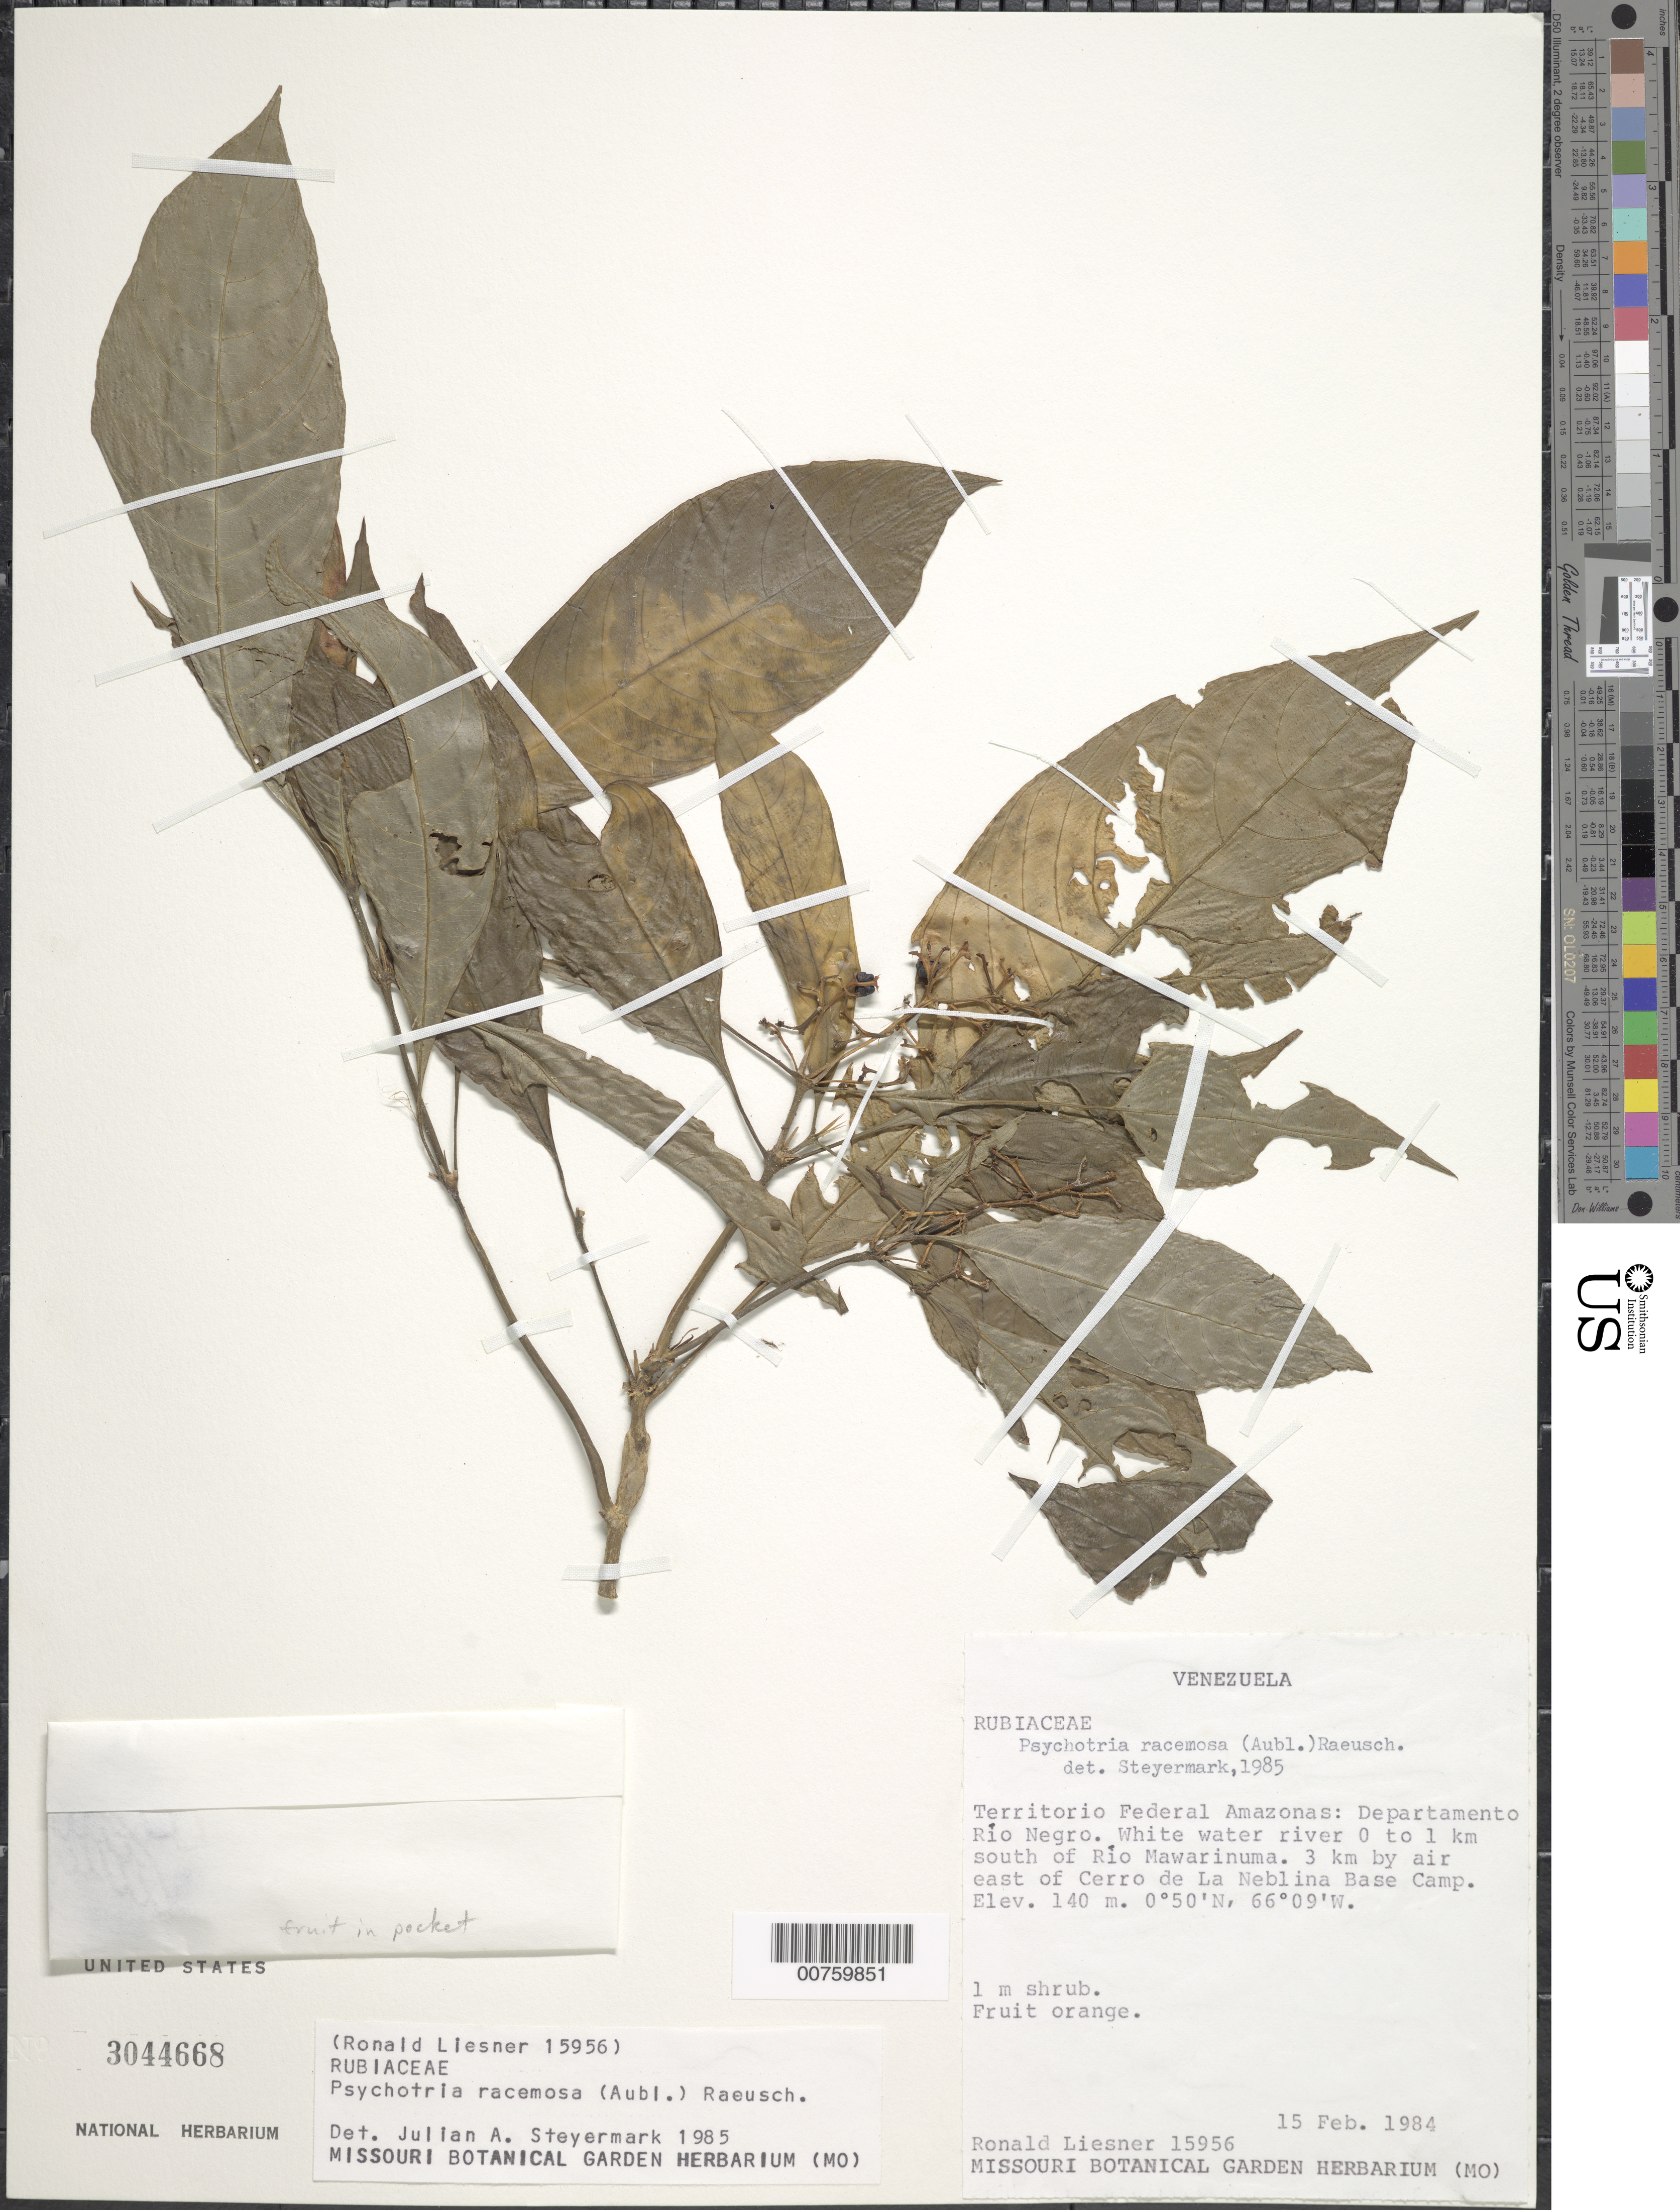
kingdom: Plantae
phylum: Tracheophyta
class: Magnoliopsida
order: Gentianales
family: Rubiaceae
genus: Psychotria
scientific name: Psychotria racemosa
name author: Rich.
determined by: Steyermark, Julian A., (VEN)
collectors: R. L. Liesner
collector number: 15956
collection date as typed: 15-Feb-84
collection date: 1984-02-15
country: Venezuela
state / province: Amazonas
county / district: Río Negro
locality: Río Mawarinuma, 0-1 km S of, 3 km by air east of Cerro de la Neblina base camp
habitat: White water river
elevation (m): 140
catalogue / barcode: US 3044668